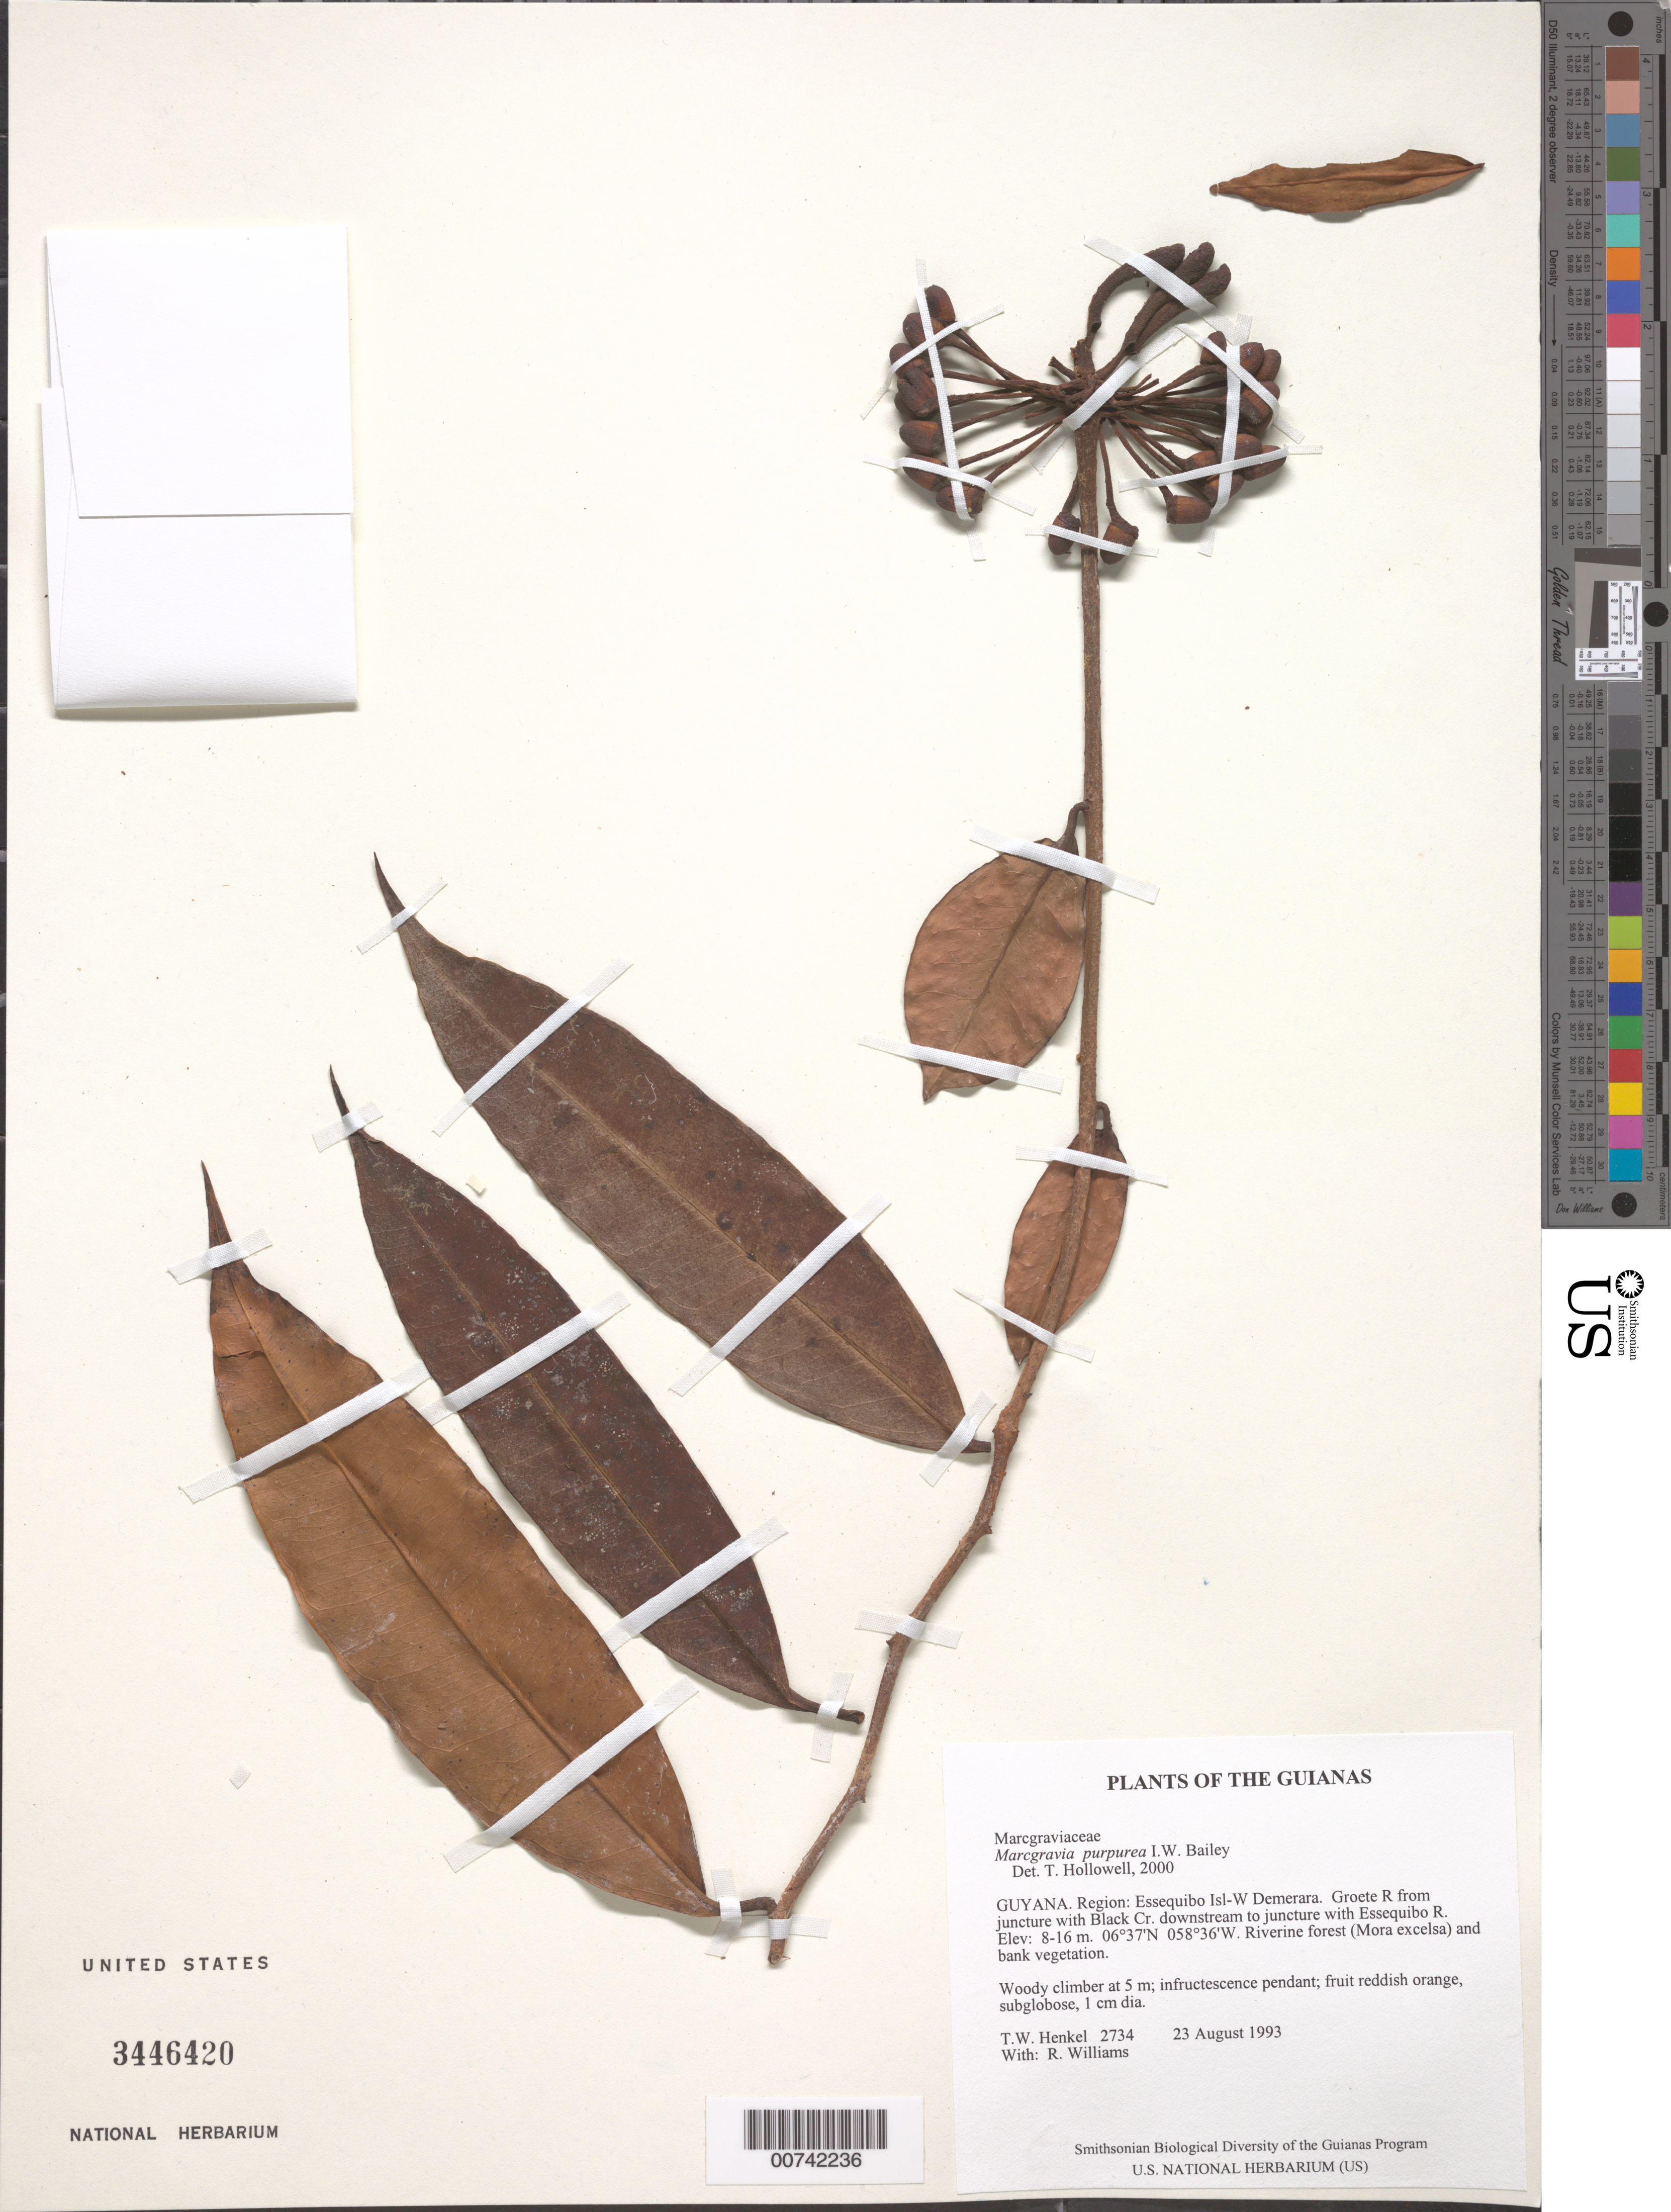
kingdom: Plantae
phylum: Tracheophyta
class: Magnoliopsida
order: Ericales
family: Marcgraviaceae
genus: Marcgravia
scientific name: Marcgravia purpurea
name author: I.W. Bailey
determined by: Hollowell, T. H., (BOT), Smithsonian Institution - National Museum of Natural History (UNITED STATES)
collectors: T. Henkel & R. Williams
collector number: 2734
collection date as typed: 23 August 1993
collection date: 1993-08-23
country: Guyana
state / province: Essequibo Isl-W. Demerara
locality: Groete R from juncture with Black Cr. downstream to juncture with Essequibo R.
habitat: Riverine forest (Mora excelsa) and bank vegetation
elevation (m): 8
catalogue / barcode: US 3446420